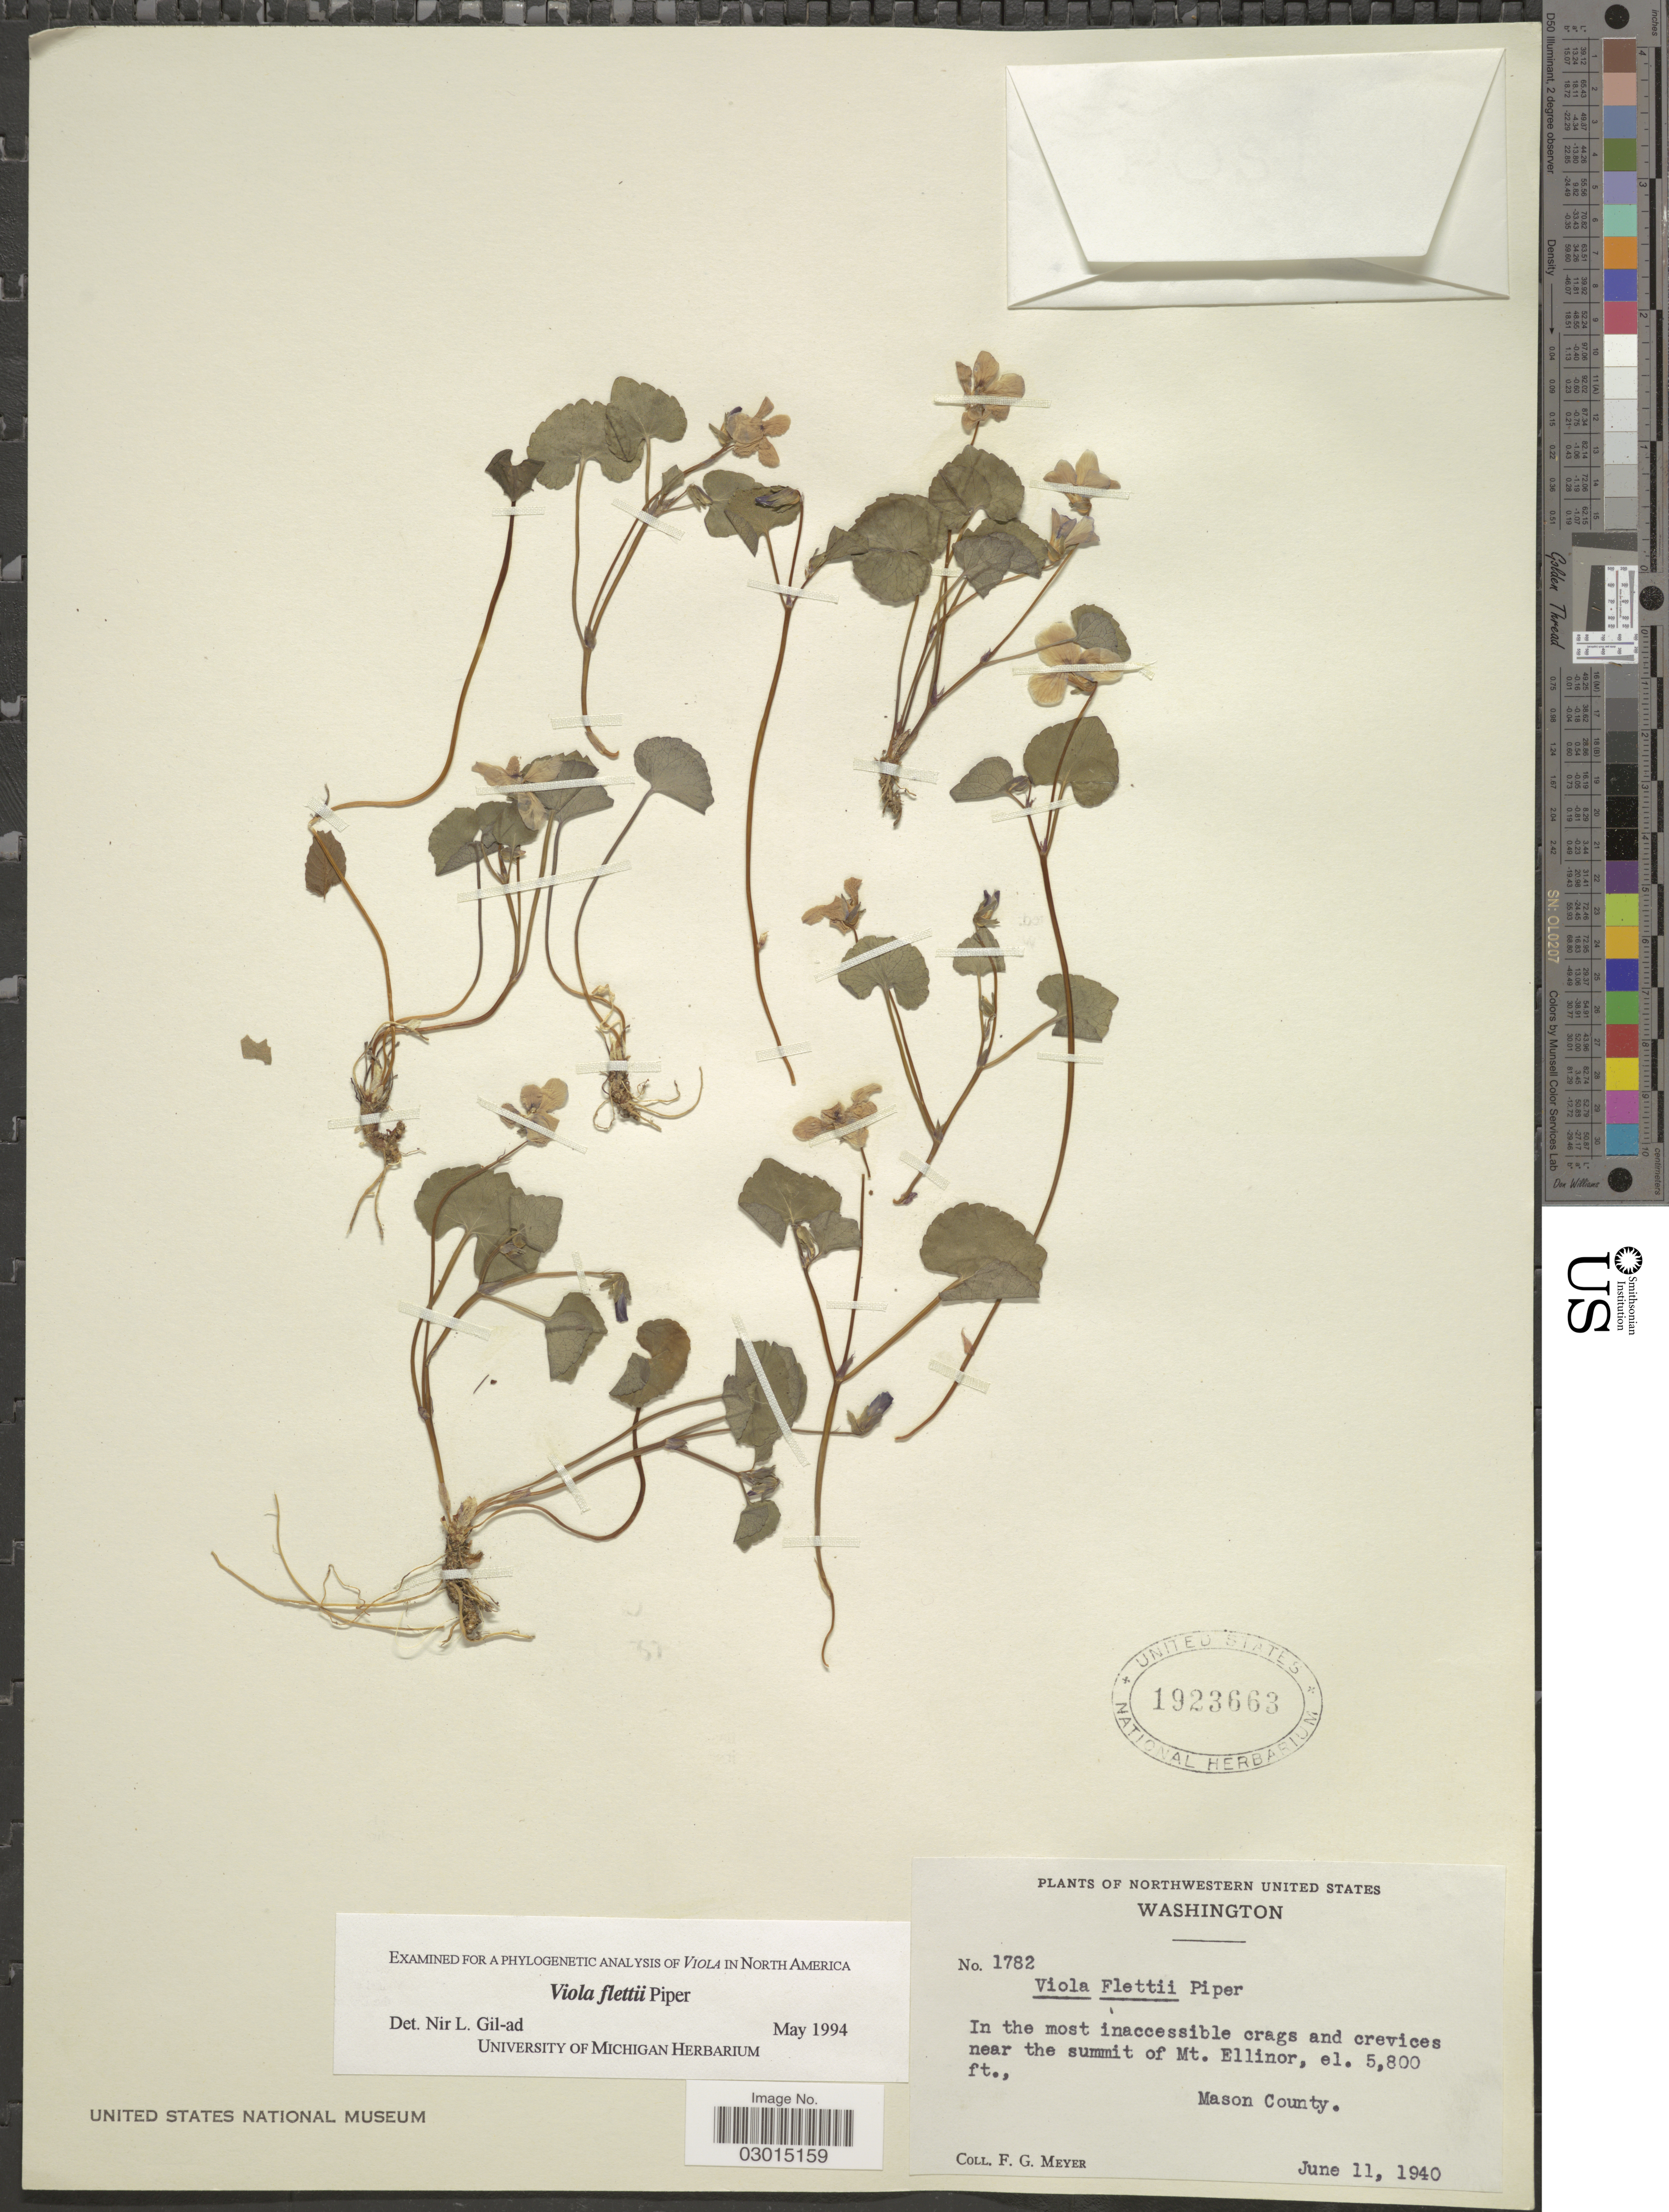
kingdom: Plantae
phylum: Tracheophyta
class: Magnoliopsida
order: Malpighiales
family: Violaceae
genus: Viola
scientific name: Viola flettii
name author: Piper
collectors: F. G. Meyer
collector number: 1782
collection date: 1940-06-11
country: United States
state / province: Washington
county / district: Mason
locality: In the most inaccessible crags and crevices near the summit of Mt. Ellinor, Mason County.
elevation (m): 1768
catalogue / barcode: US 1923663